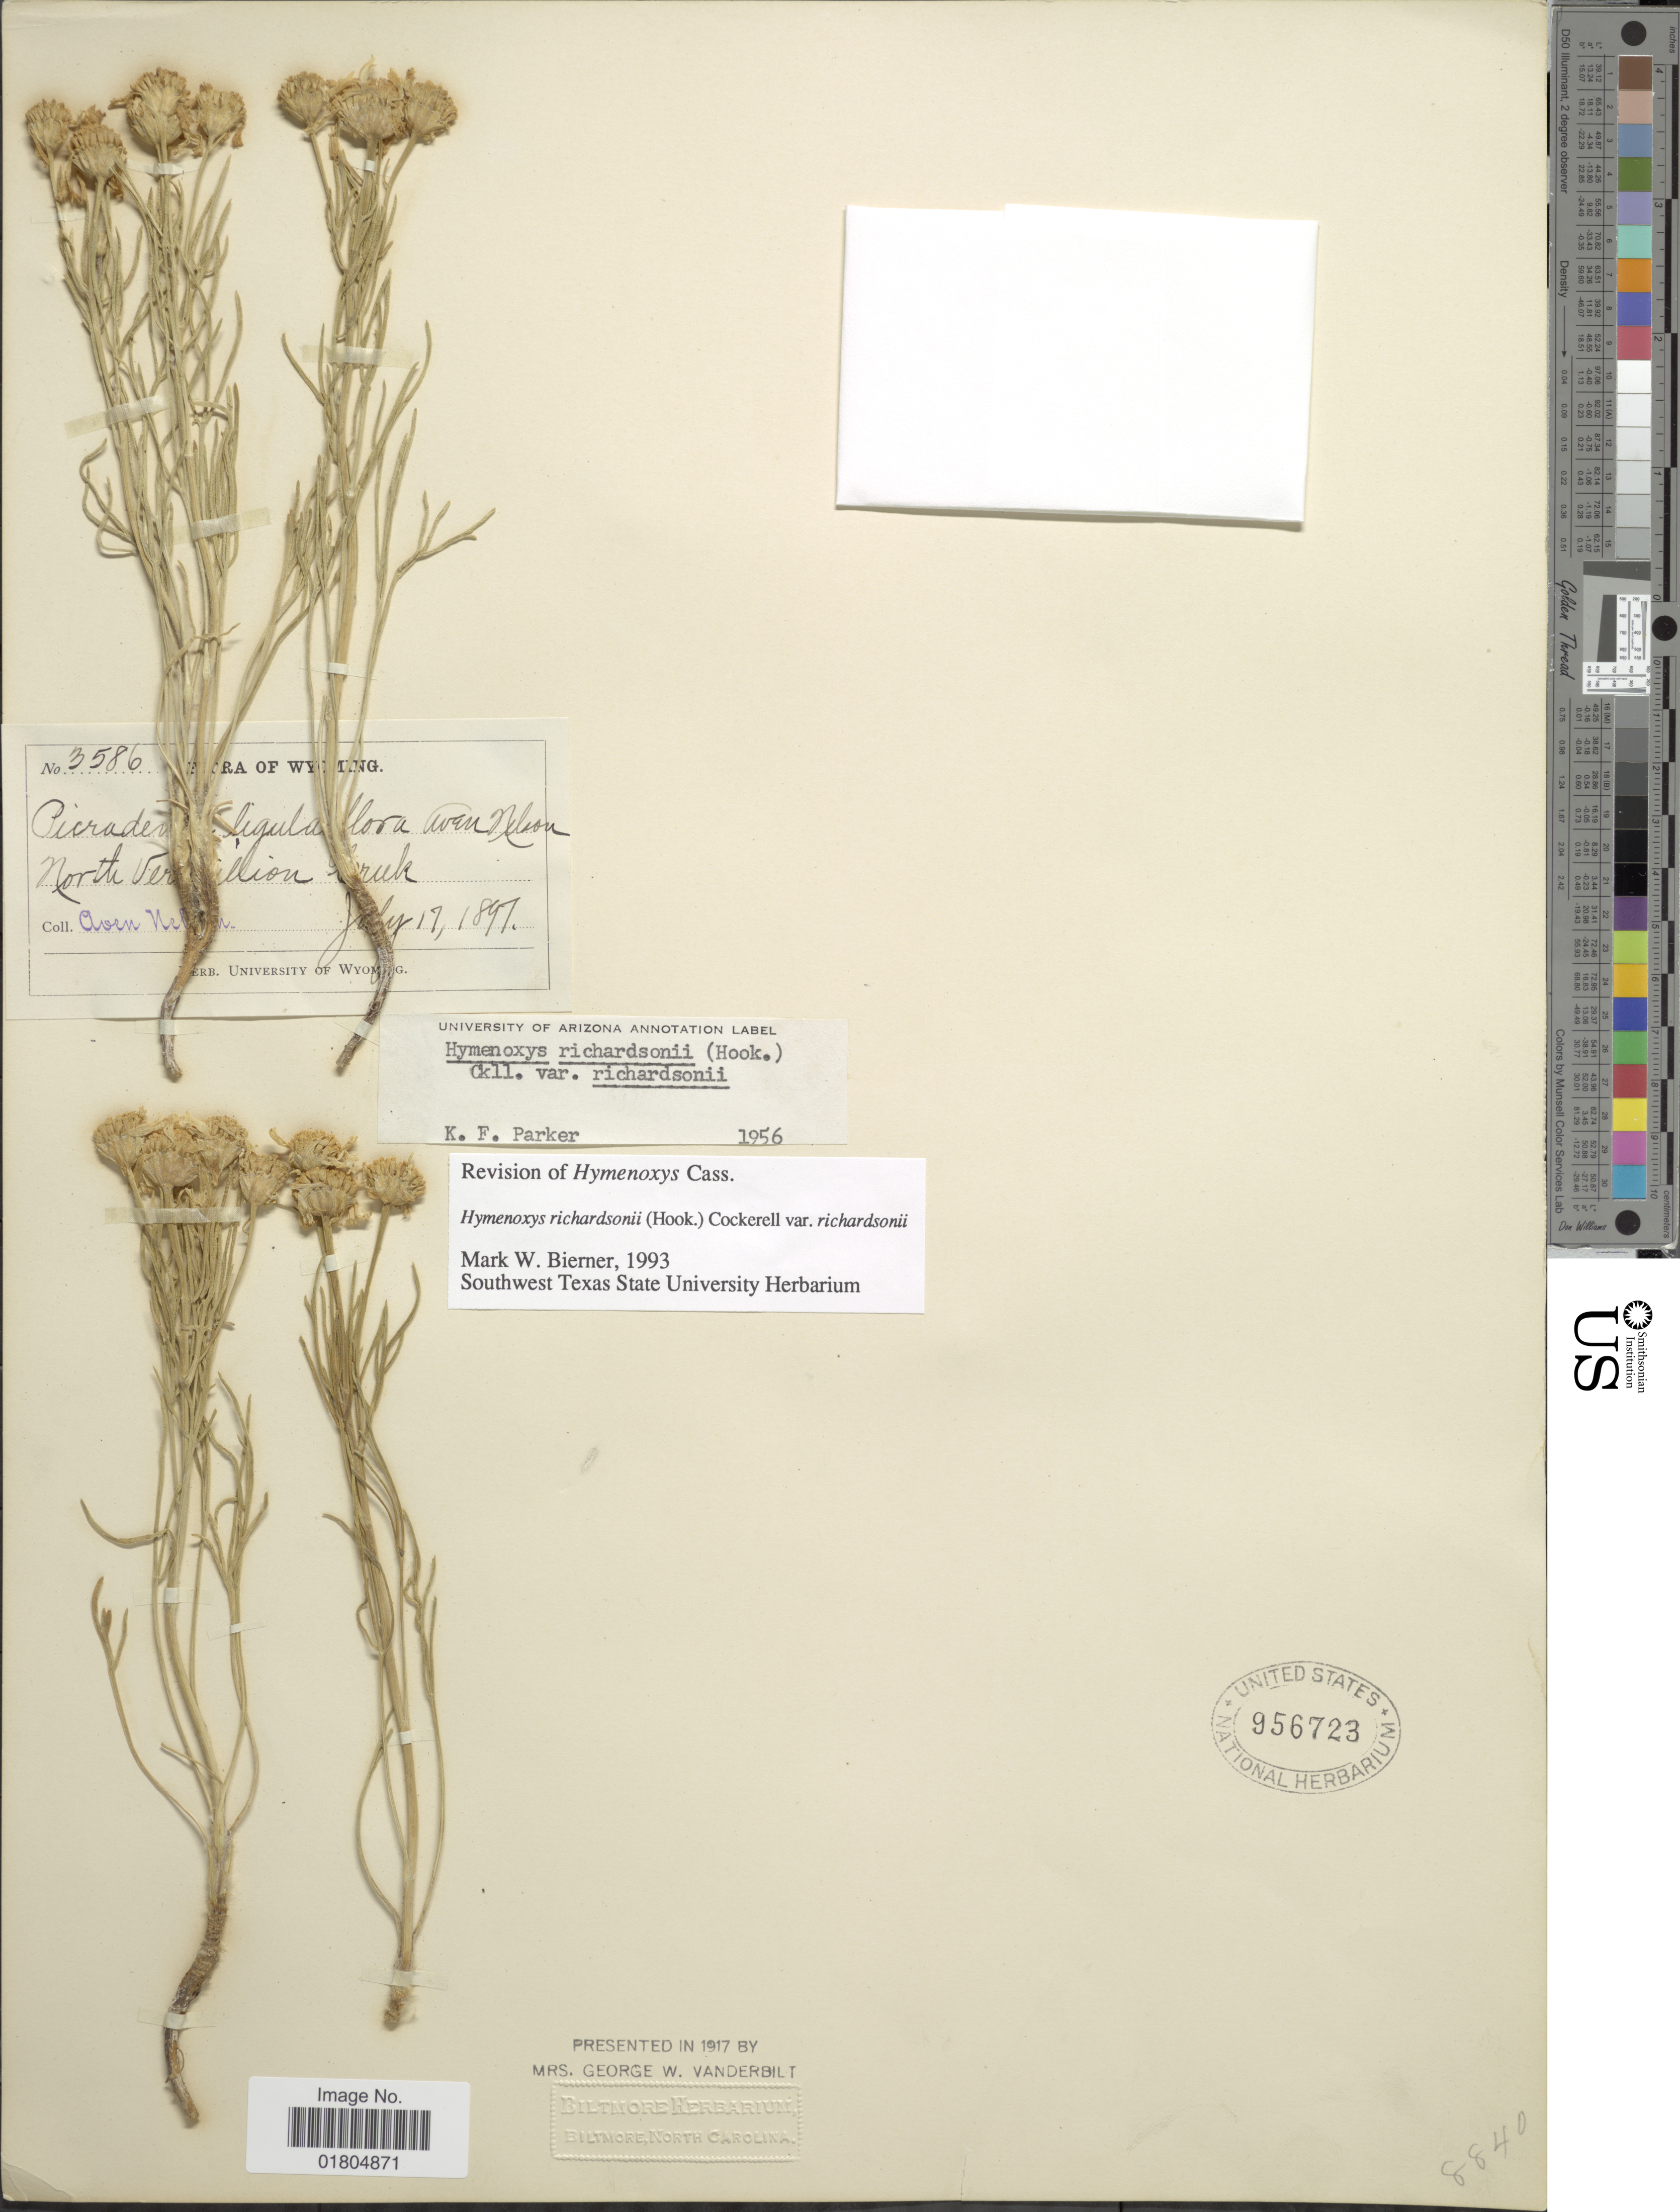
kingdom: Plantae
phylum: Tracheophyta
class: Magnoliopsida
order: Asterales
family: Asteraceae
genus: Hymenoxys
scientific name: Hymenoxys richardsonii var. richardsonii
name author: (Hook.) Cockerell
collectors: A. Nelson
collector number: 3586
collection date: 1897-07-17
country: United States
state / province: Wyoming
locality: North Vermillion Creek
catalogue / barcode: US 956723